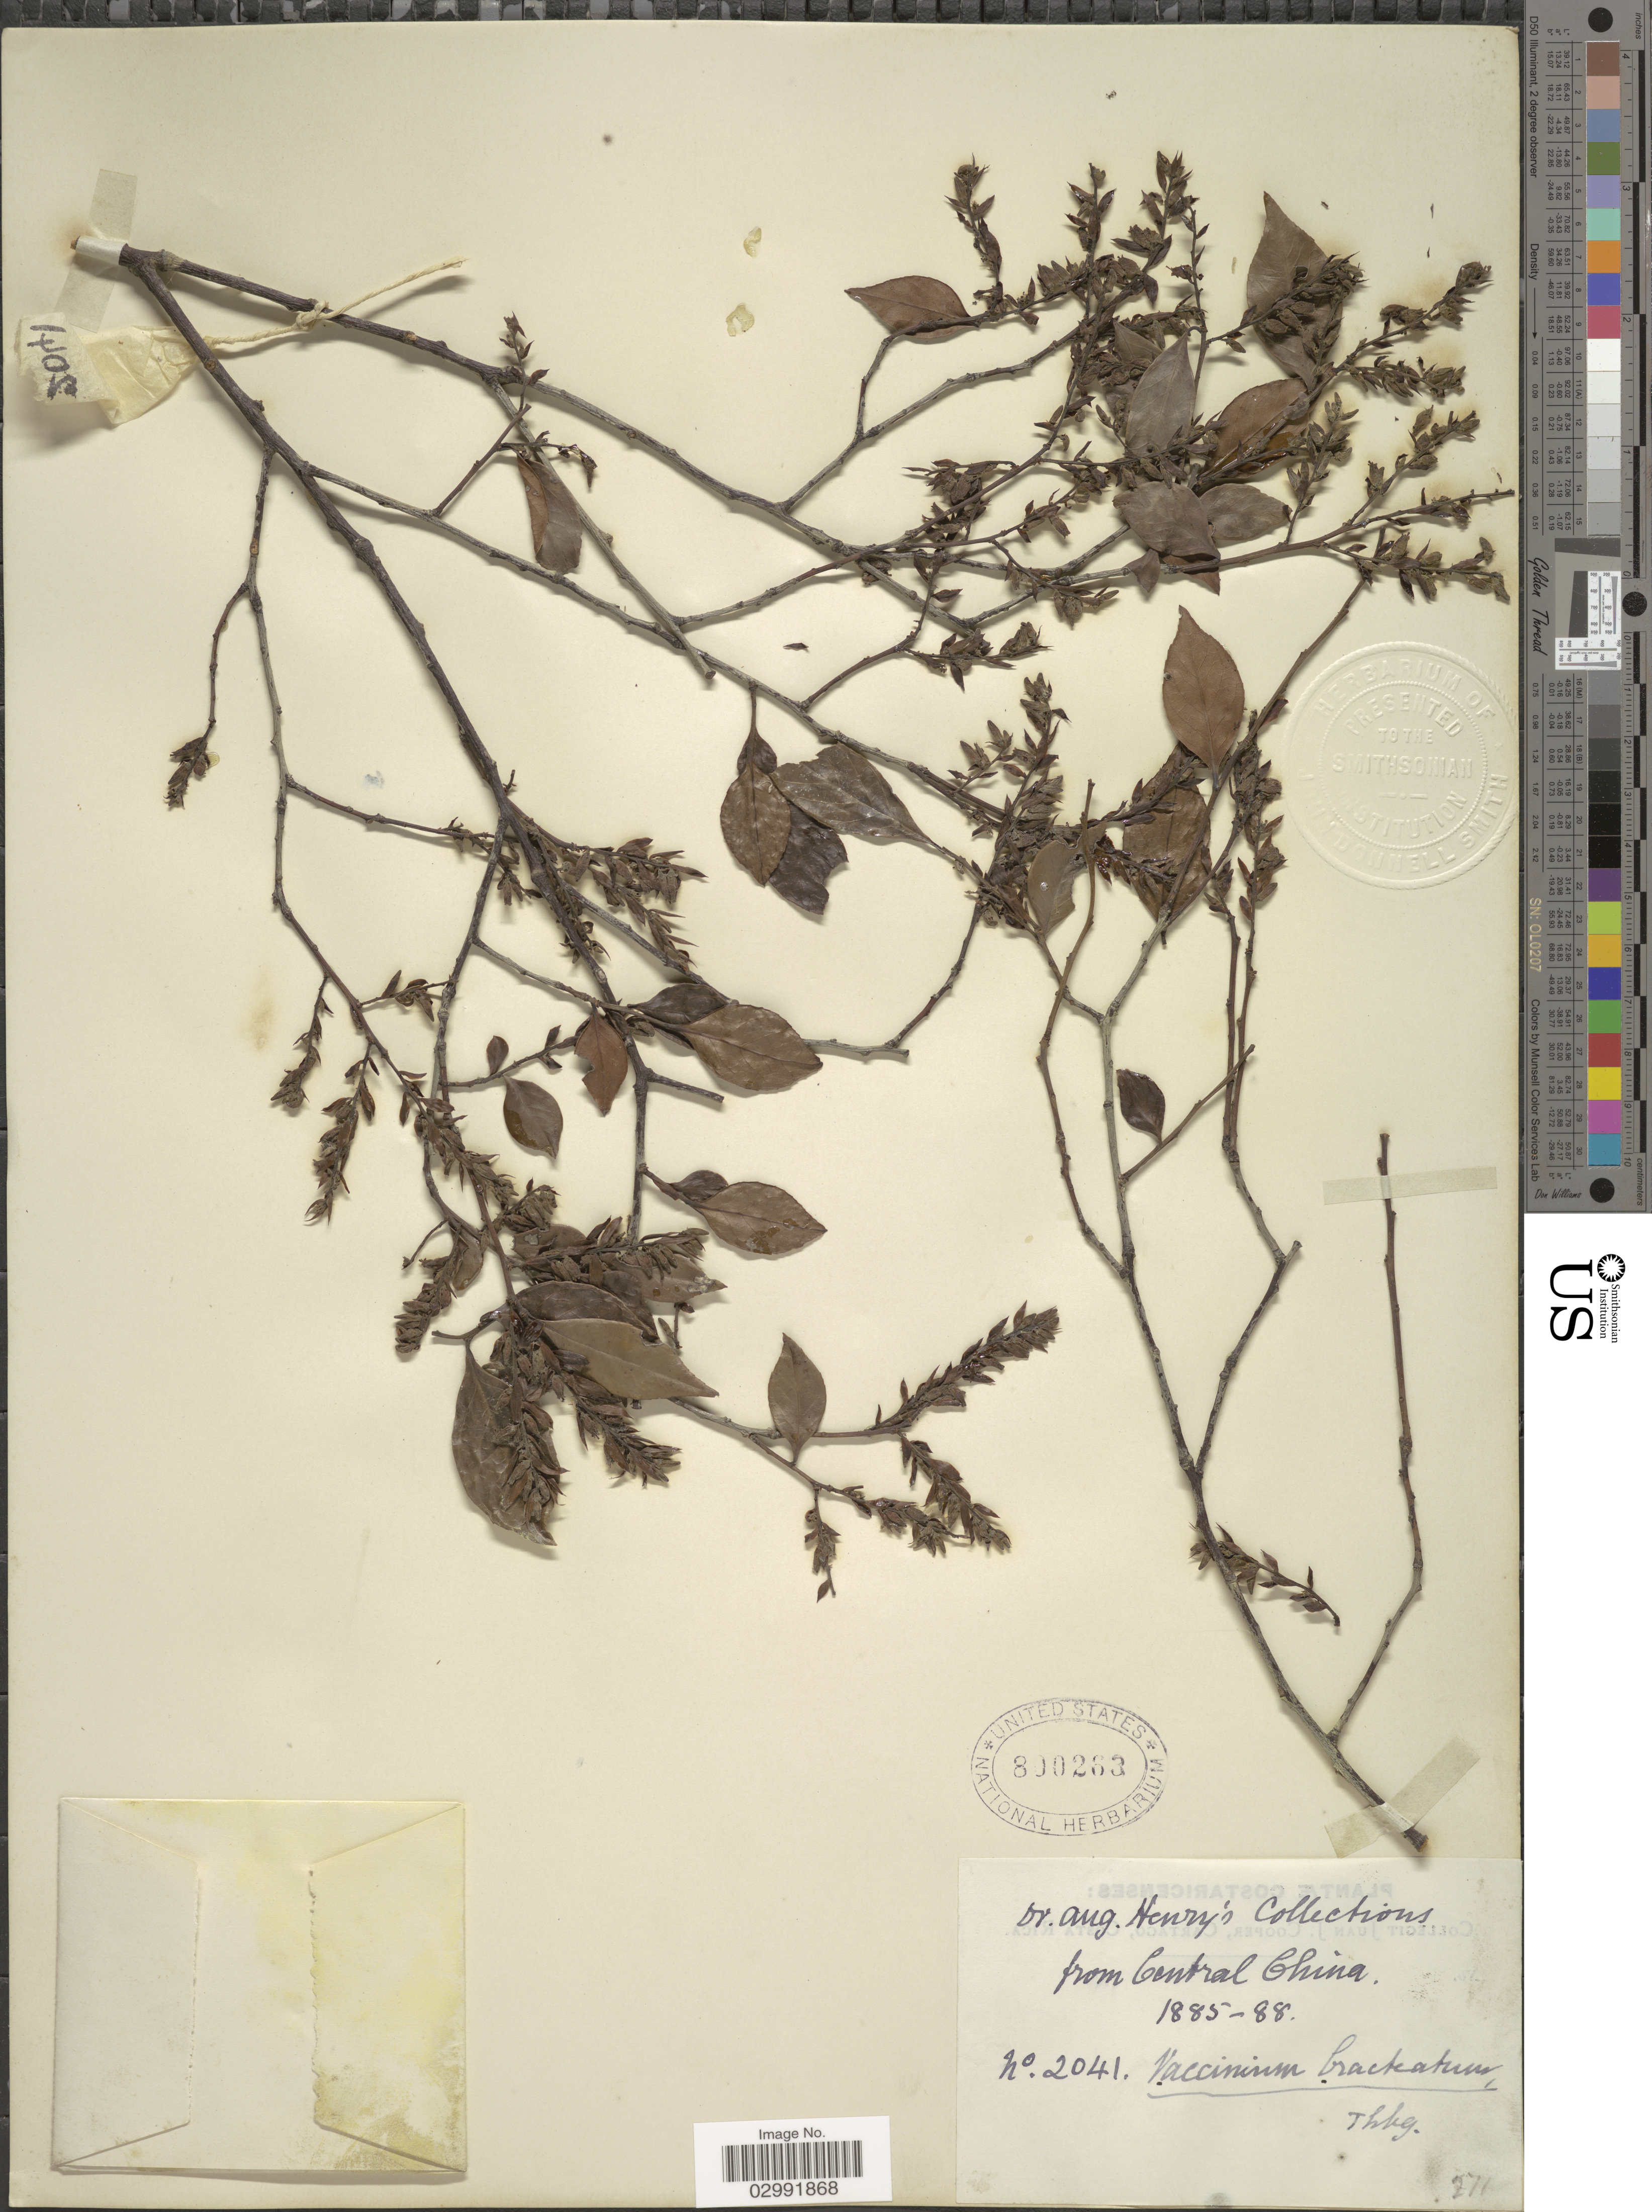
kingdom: Plantae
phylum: Tracheophyta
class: Magnoliopsida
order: Ericales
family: Ericaceae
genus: Vaccinium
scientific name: Vaccinium bracteatum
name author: Thunb.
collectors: A. Henry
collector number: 2041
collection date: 1885/1888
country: China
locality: Central China.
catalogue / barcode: US 800263